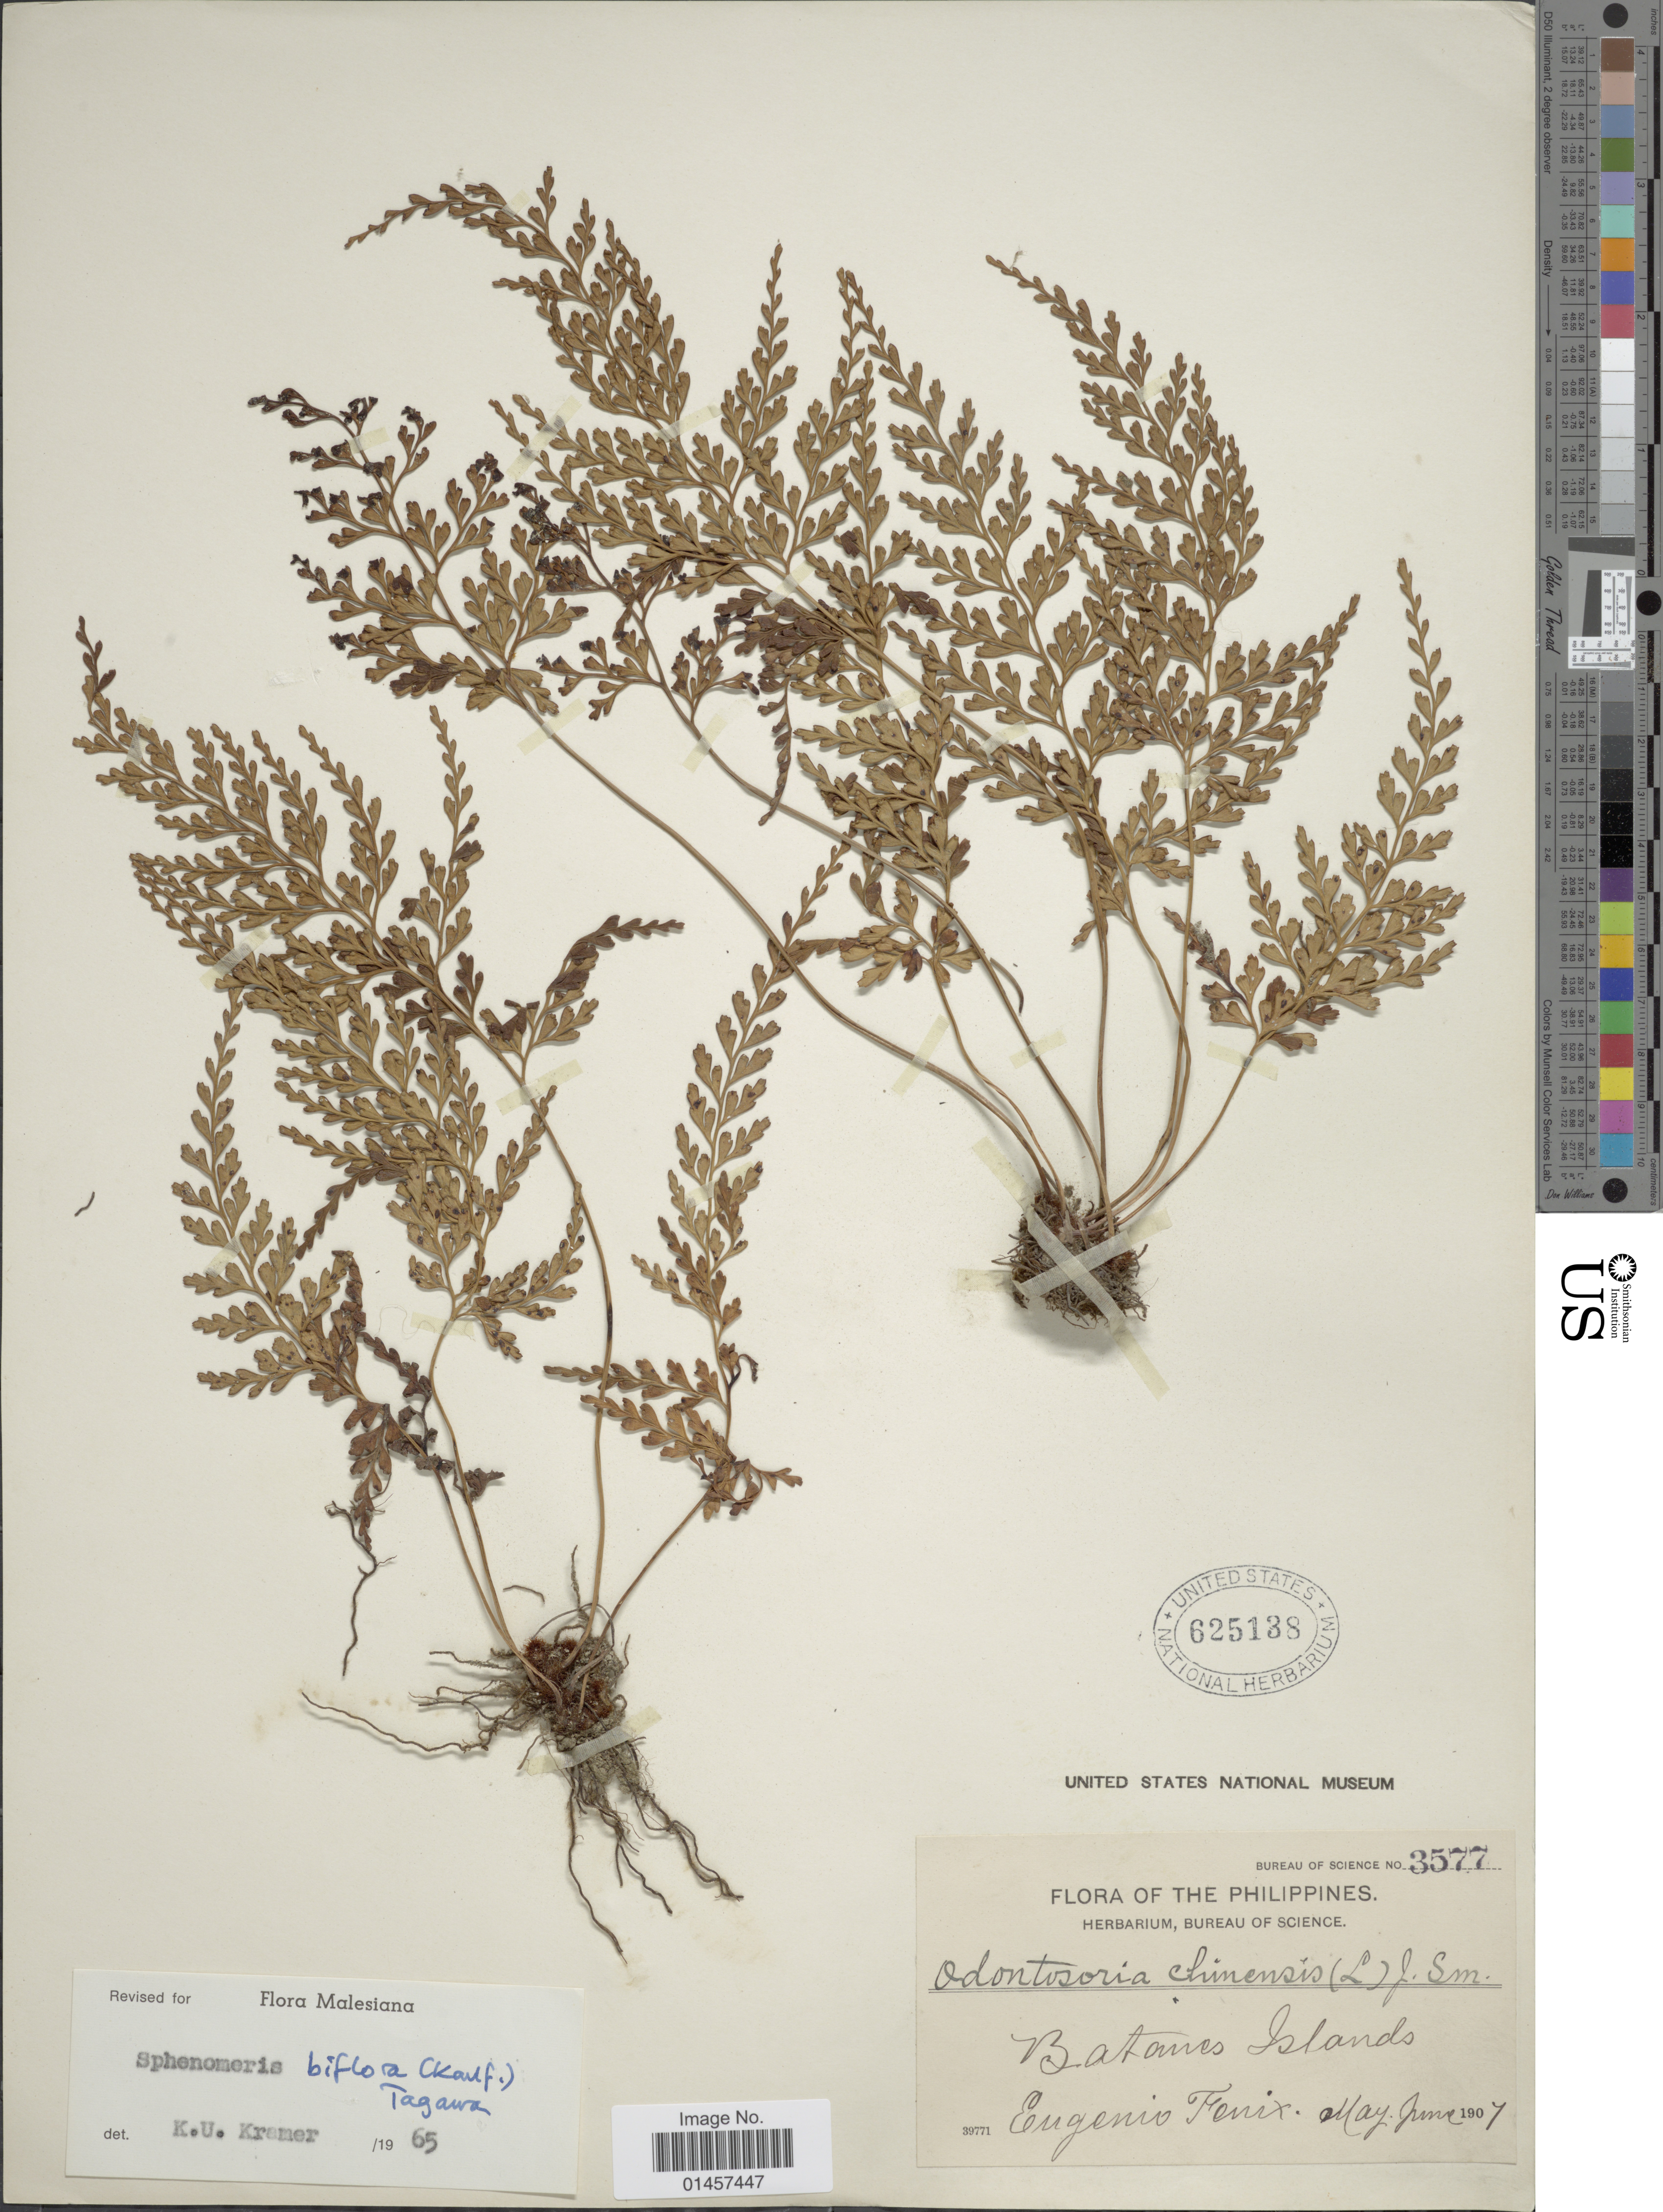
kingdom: Plantae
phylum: Tracheophyta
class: Polypodiopsida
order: Polypodiales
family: Lindsaeaceae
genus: Sphenomeris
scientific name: Sphenomeris biflora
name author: (Kaulf.) Mett.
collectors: E. Fenix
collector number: Bureau of Science 3577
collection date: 1907-05/1907-06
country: Philippines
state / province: Cagayan Valley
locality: Batanes Islands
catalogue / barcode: US 625138